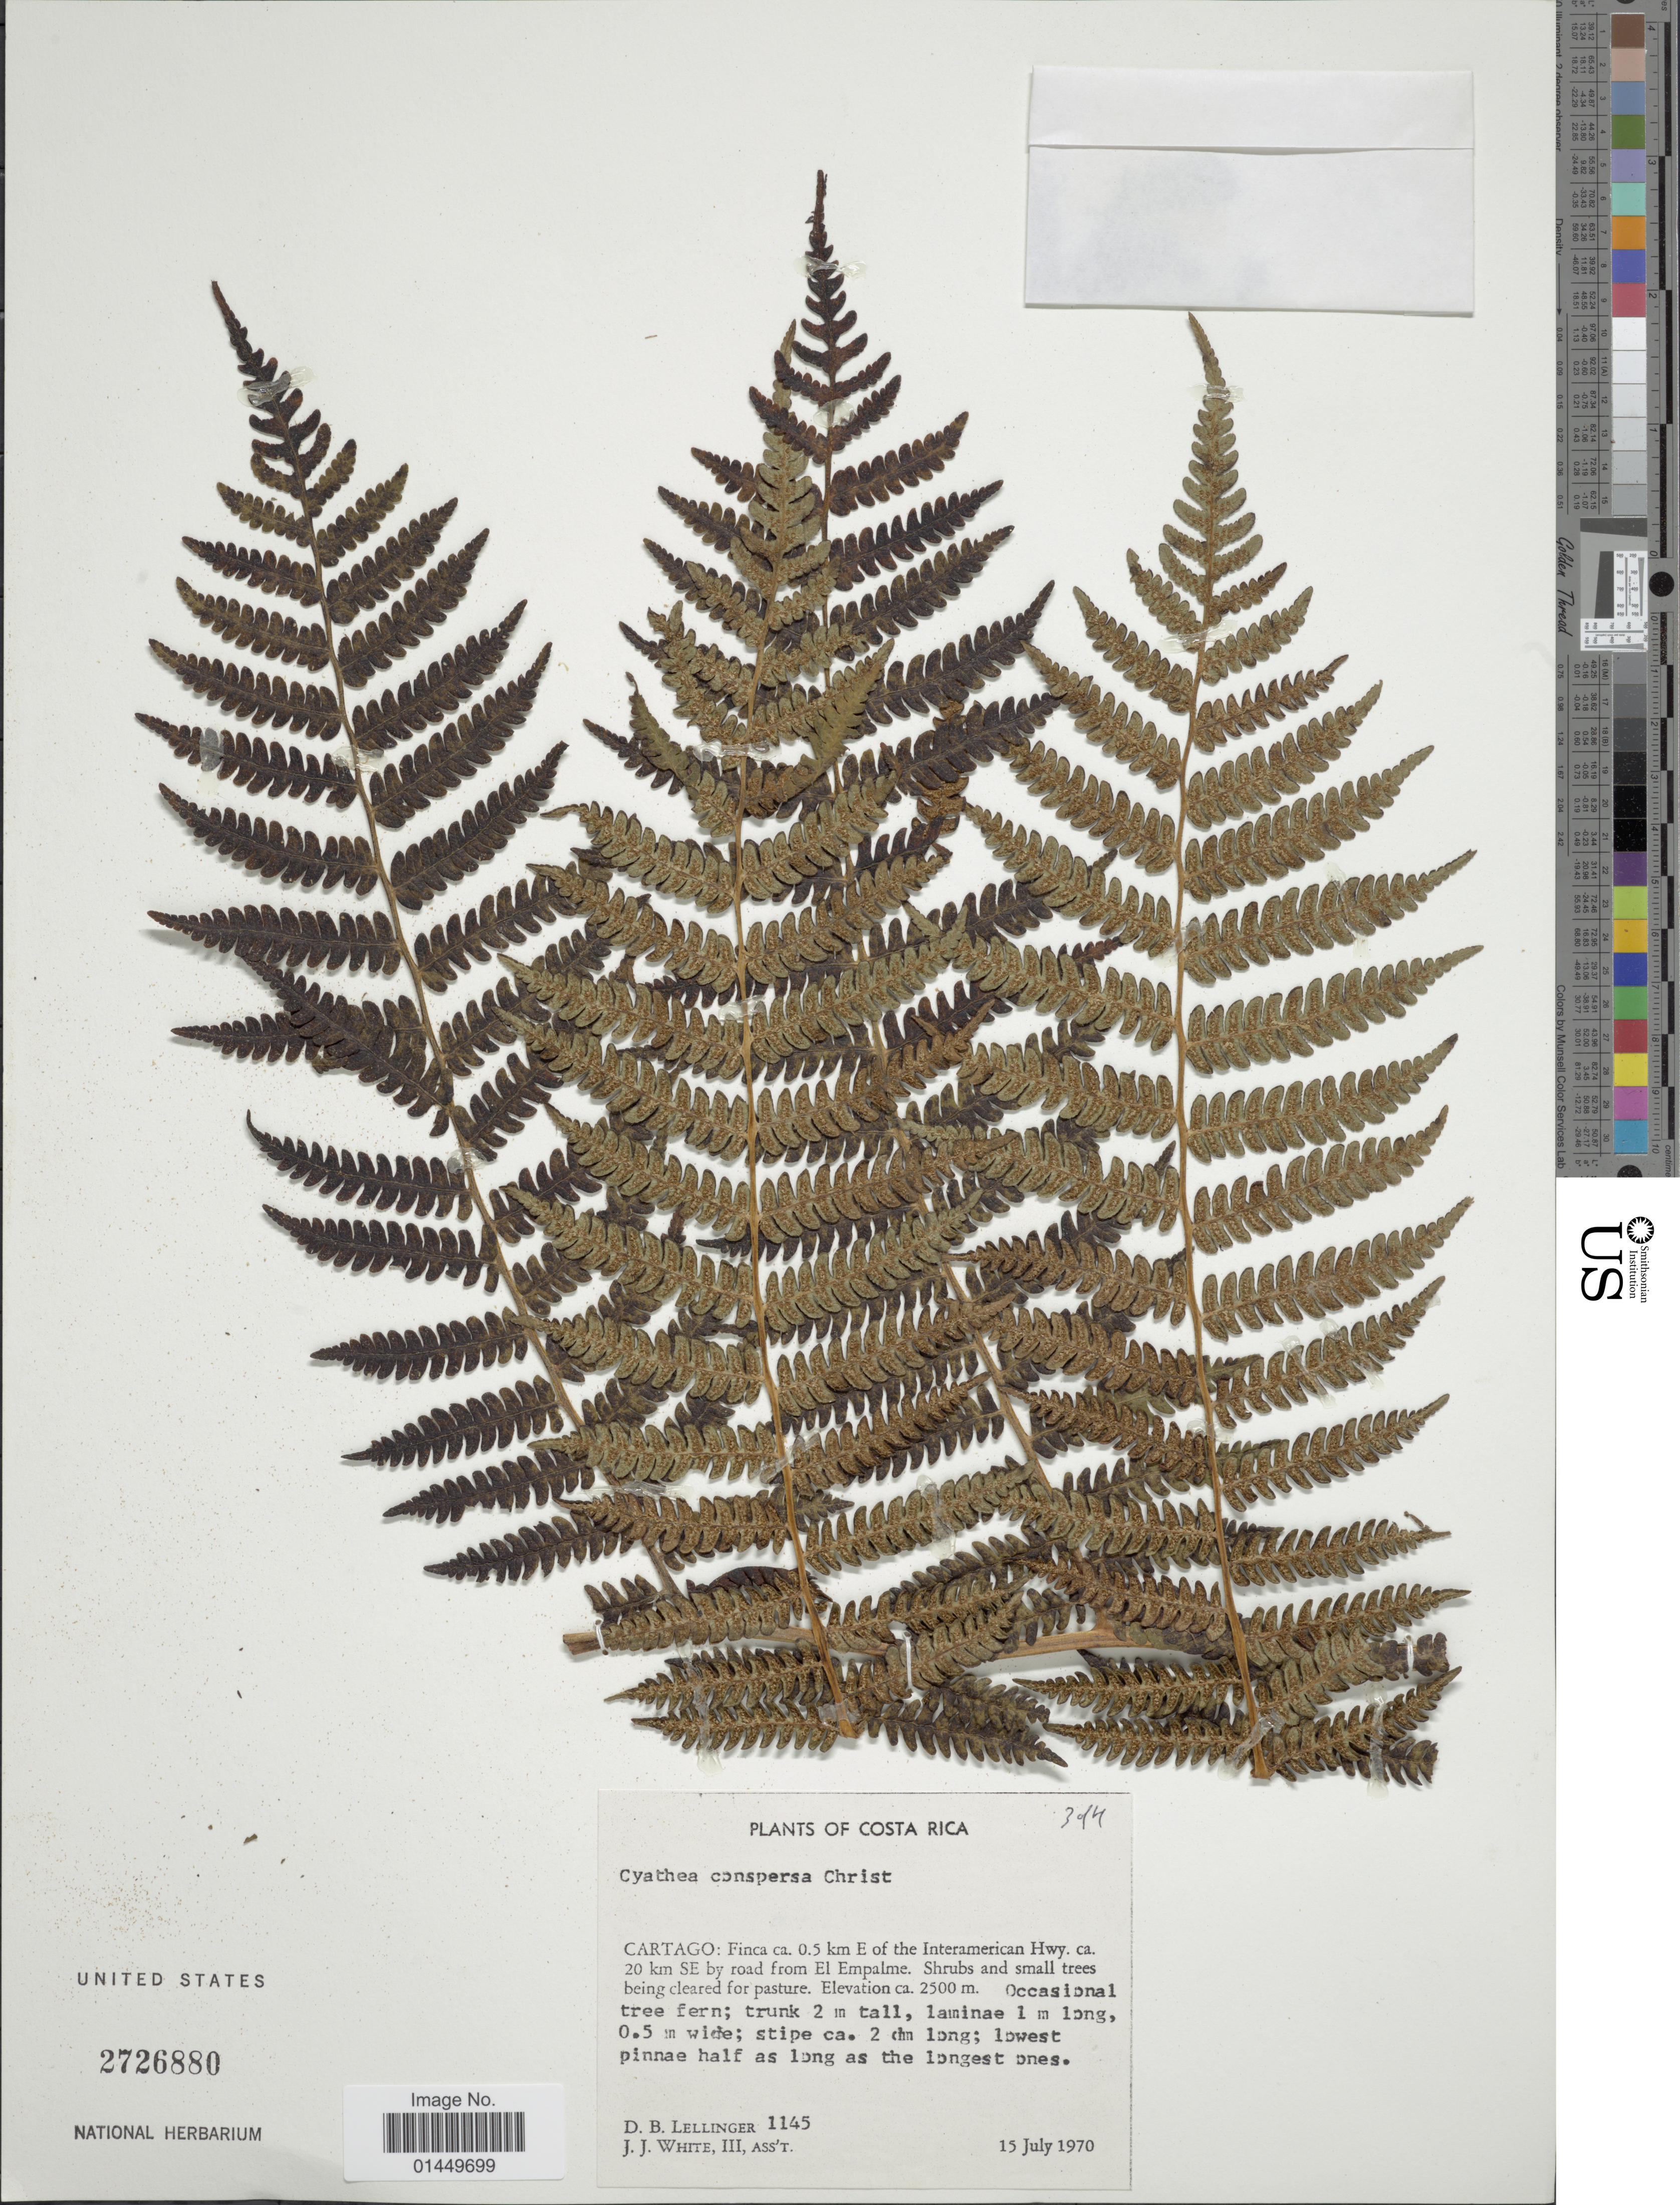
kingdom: Plantae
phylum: Tracheophyta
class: Polypodiopsida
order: Cyatheales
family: Cyatheaceae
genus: Cyathea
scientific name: Cyathea suprastrigosa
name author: (Christ) Maxon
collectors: D. B. Lellinger & J. J. White III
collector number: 1145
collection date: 1970-07-15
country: Costa Rica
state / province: Cartago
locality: Cartago: Finca 0.5 km E of the Interamerican Hwy, 20 km SE by road from El Empalme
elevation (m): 2500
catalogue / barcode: US 2726880